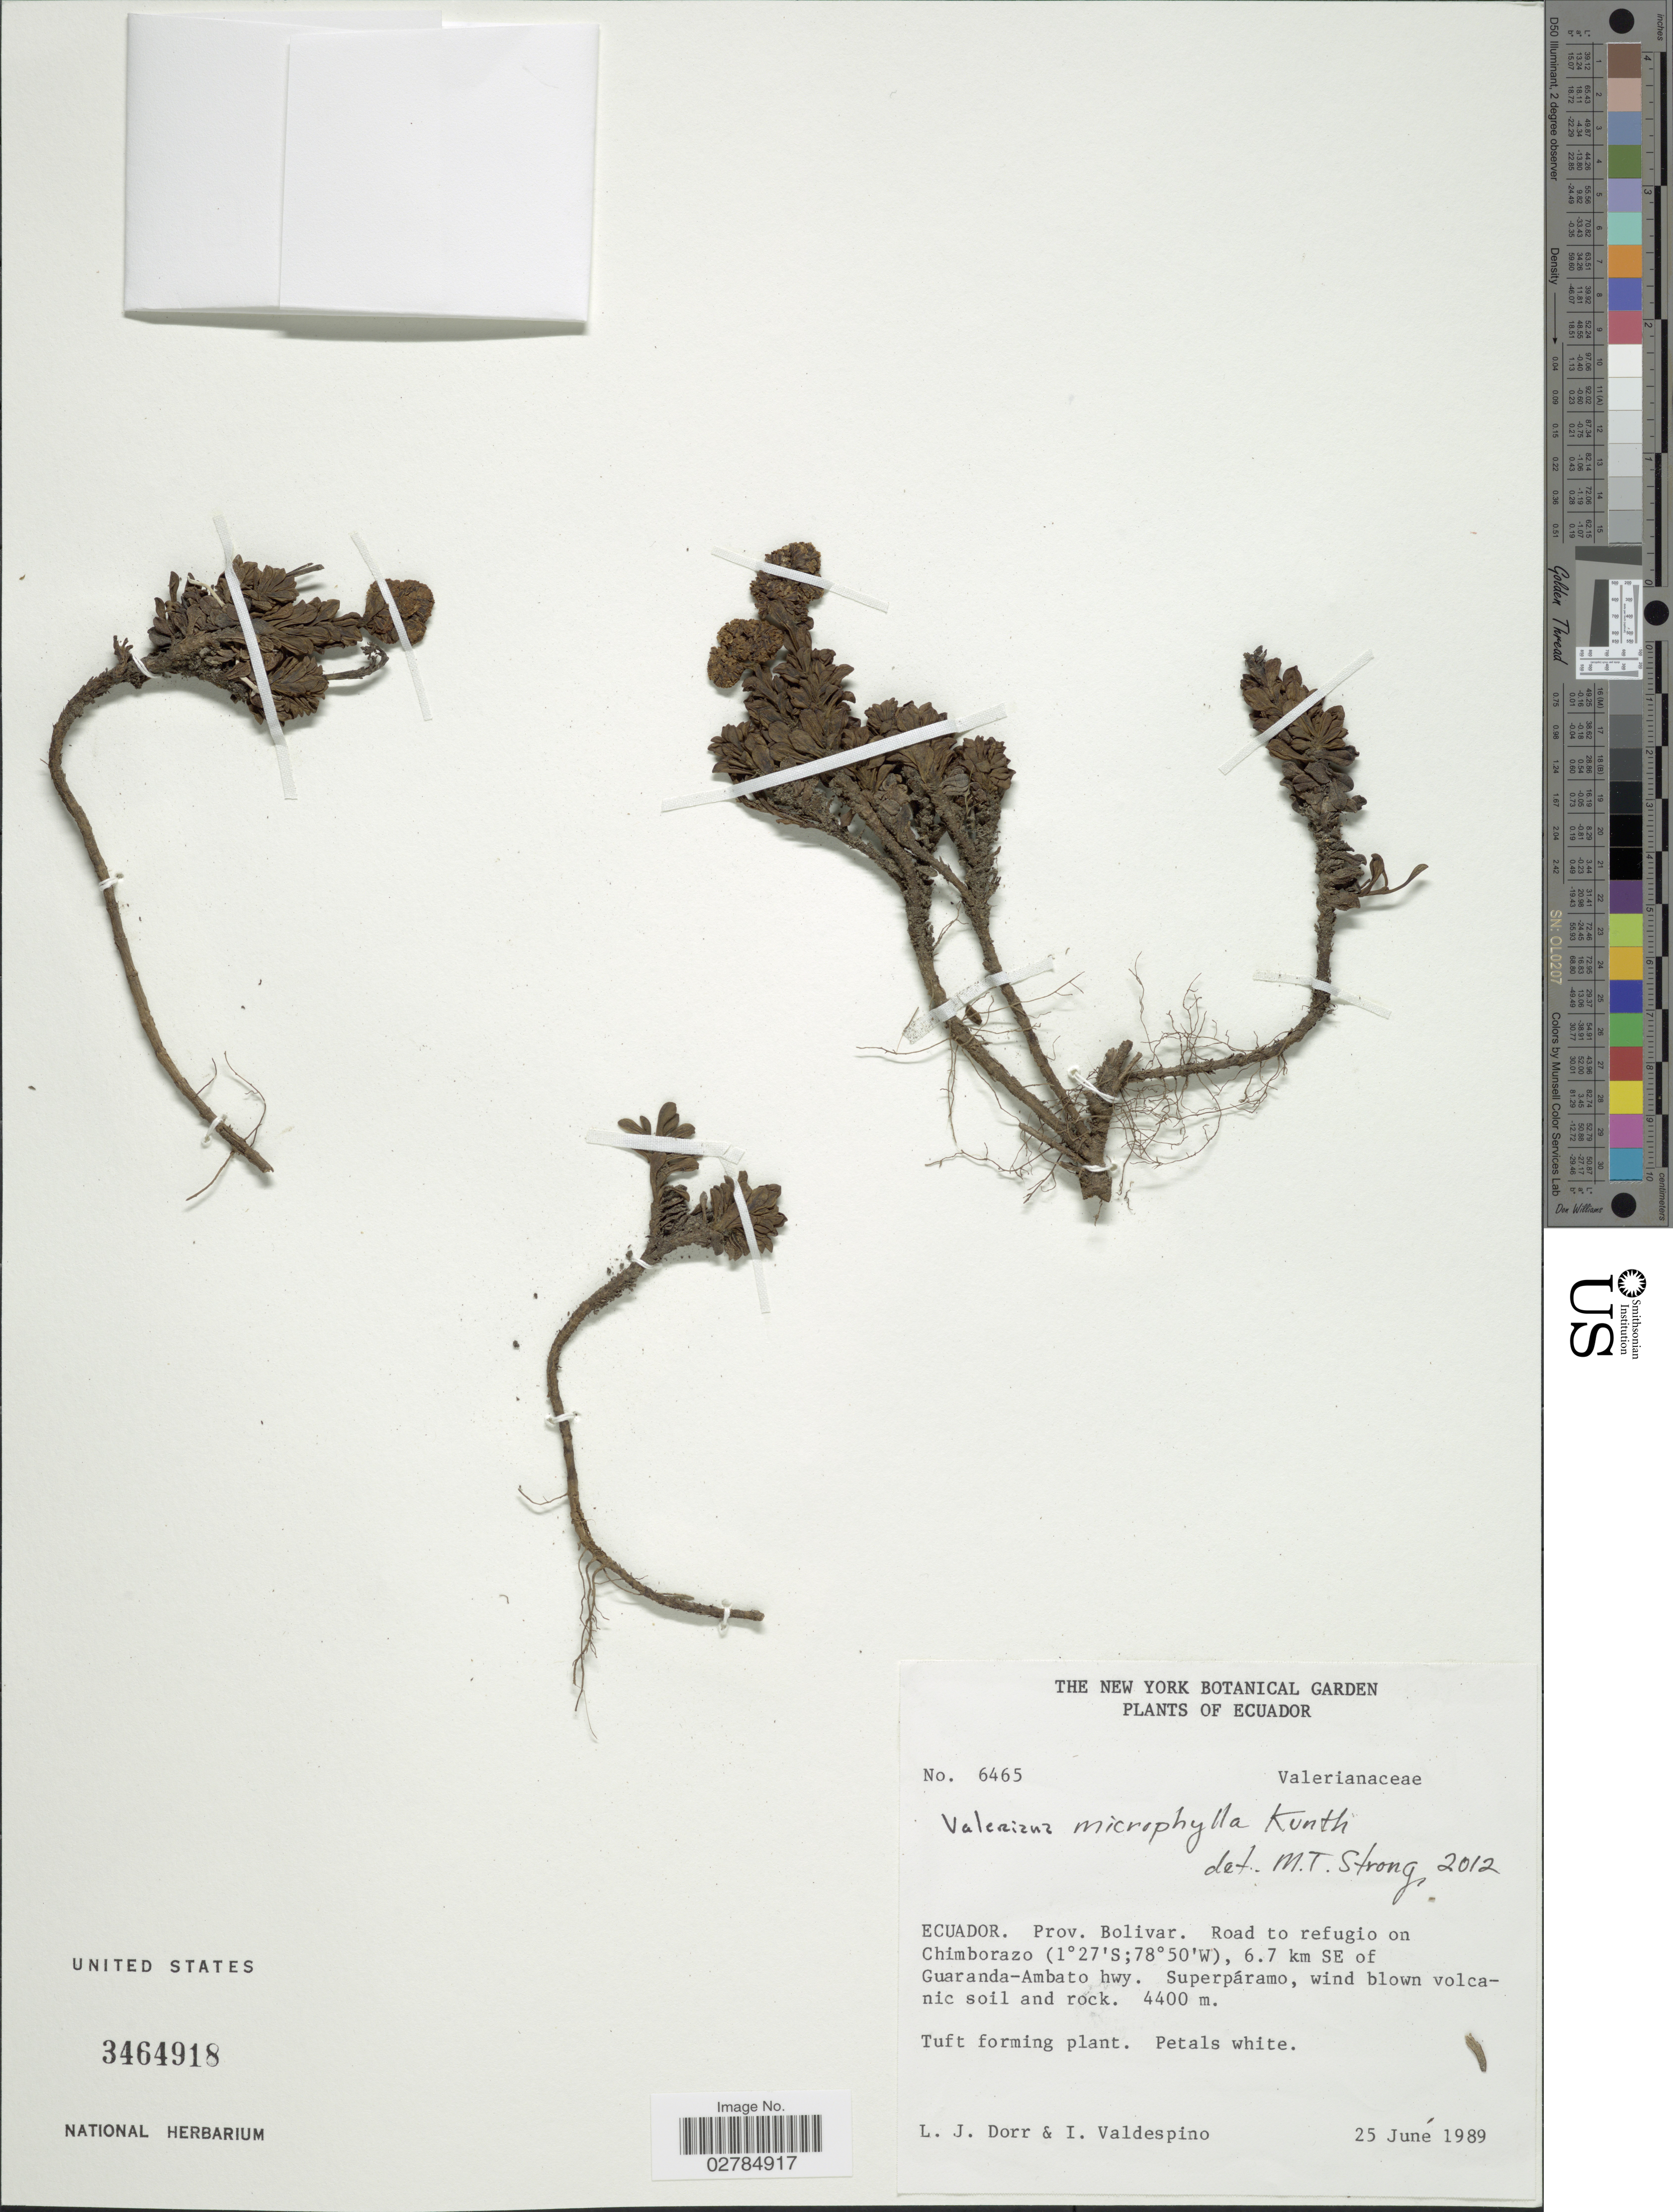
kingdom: Plantae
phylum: Tracheophyta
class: Magnoliopsida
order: Dipsacales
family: Caprifoliaceae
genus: Valeriana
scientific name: Valeriana microphylla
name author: Kunth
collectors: L. J. Dorr & I. A. Valdespino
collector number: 6465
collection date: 1989-06-25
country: Ecuador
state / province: Bolívar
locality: Road to refugio on Chimborazo, 6.7 km SE of Guaranda-Ambato hwy.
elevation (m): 4400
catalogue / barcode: US 3464918